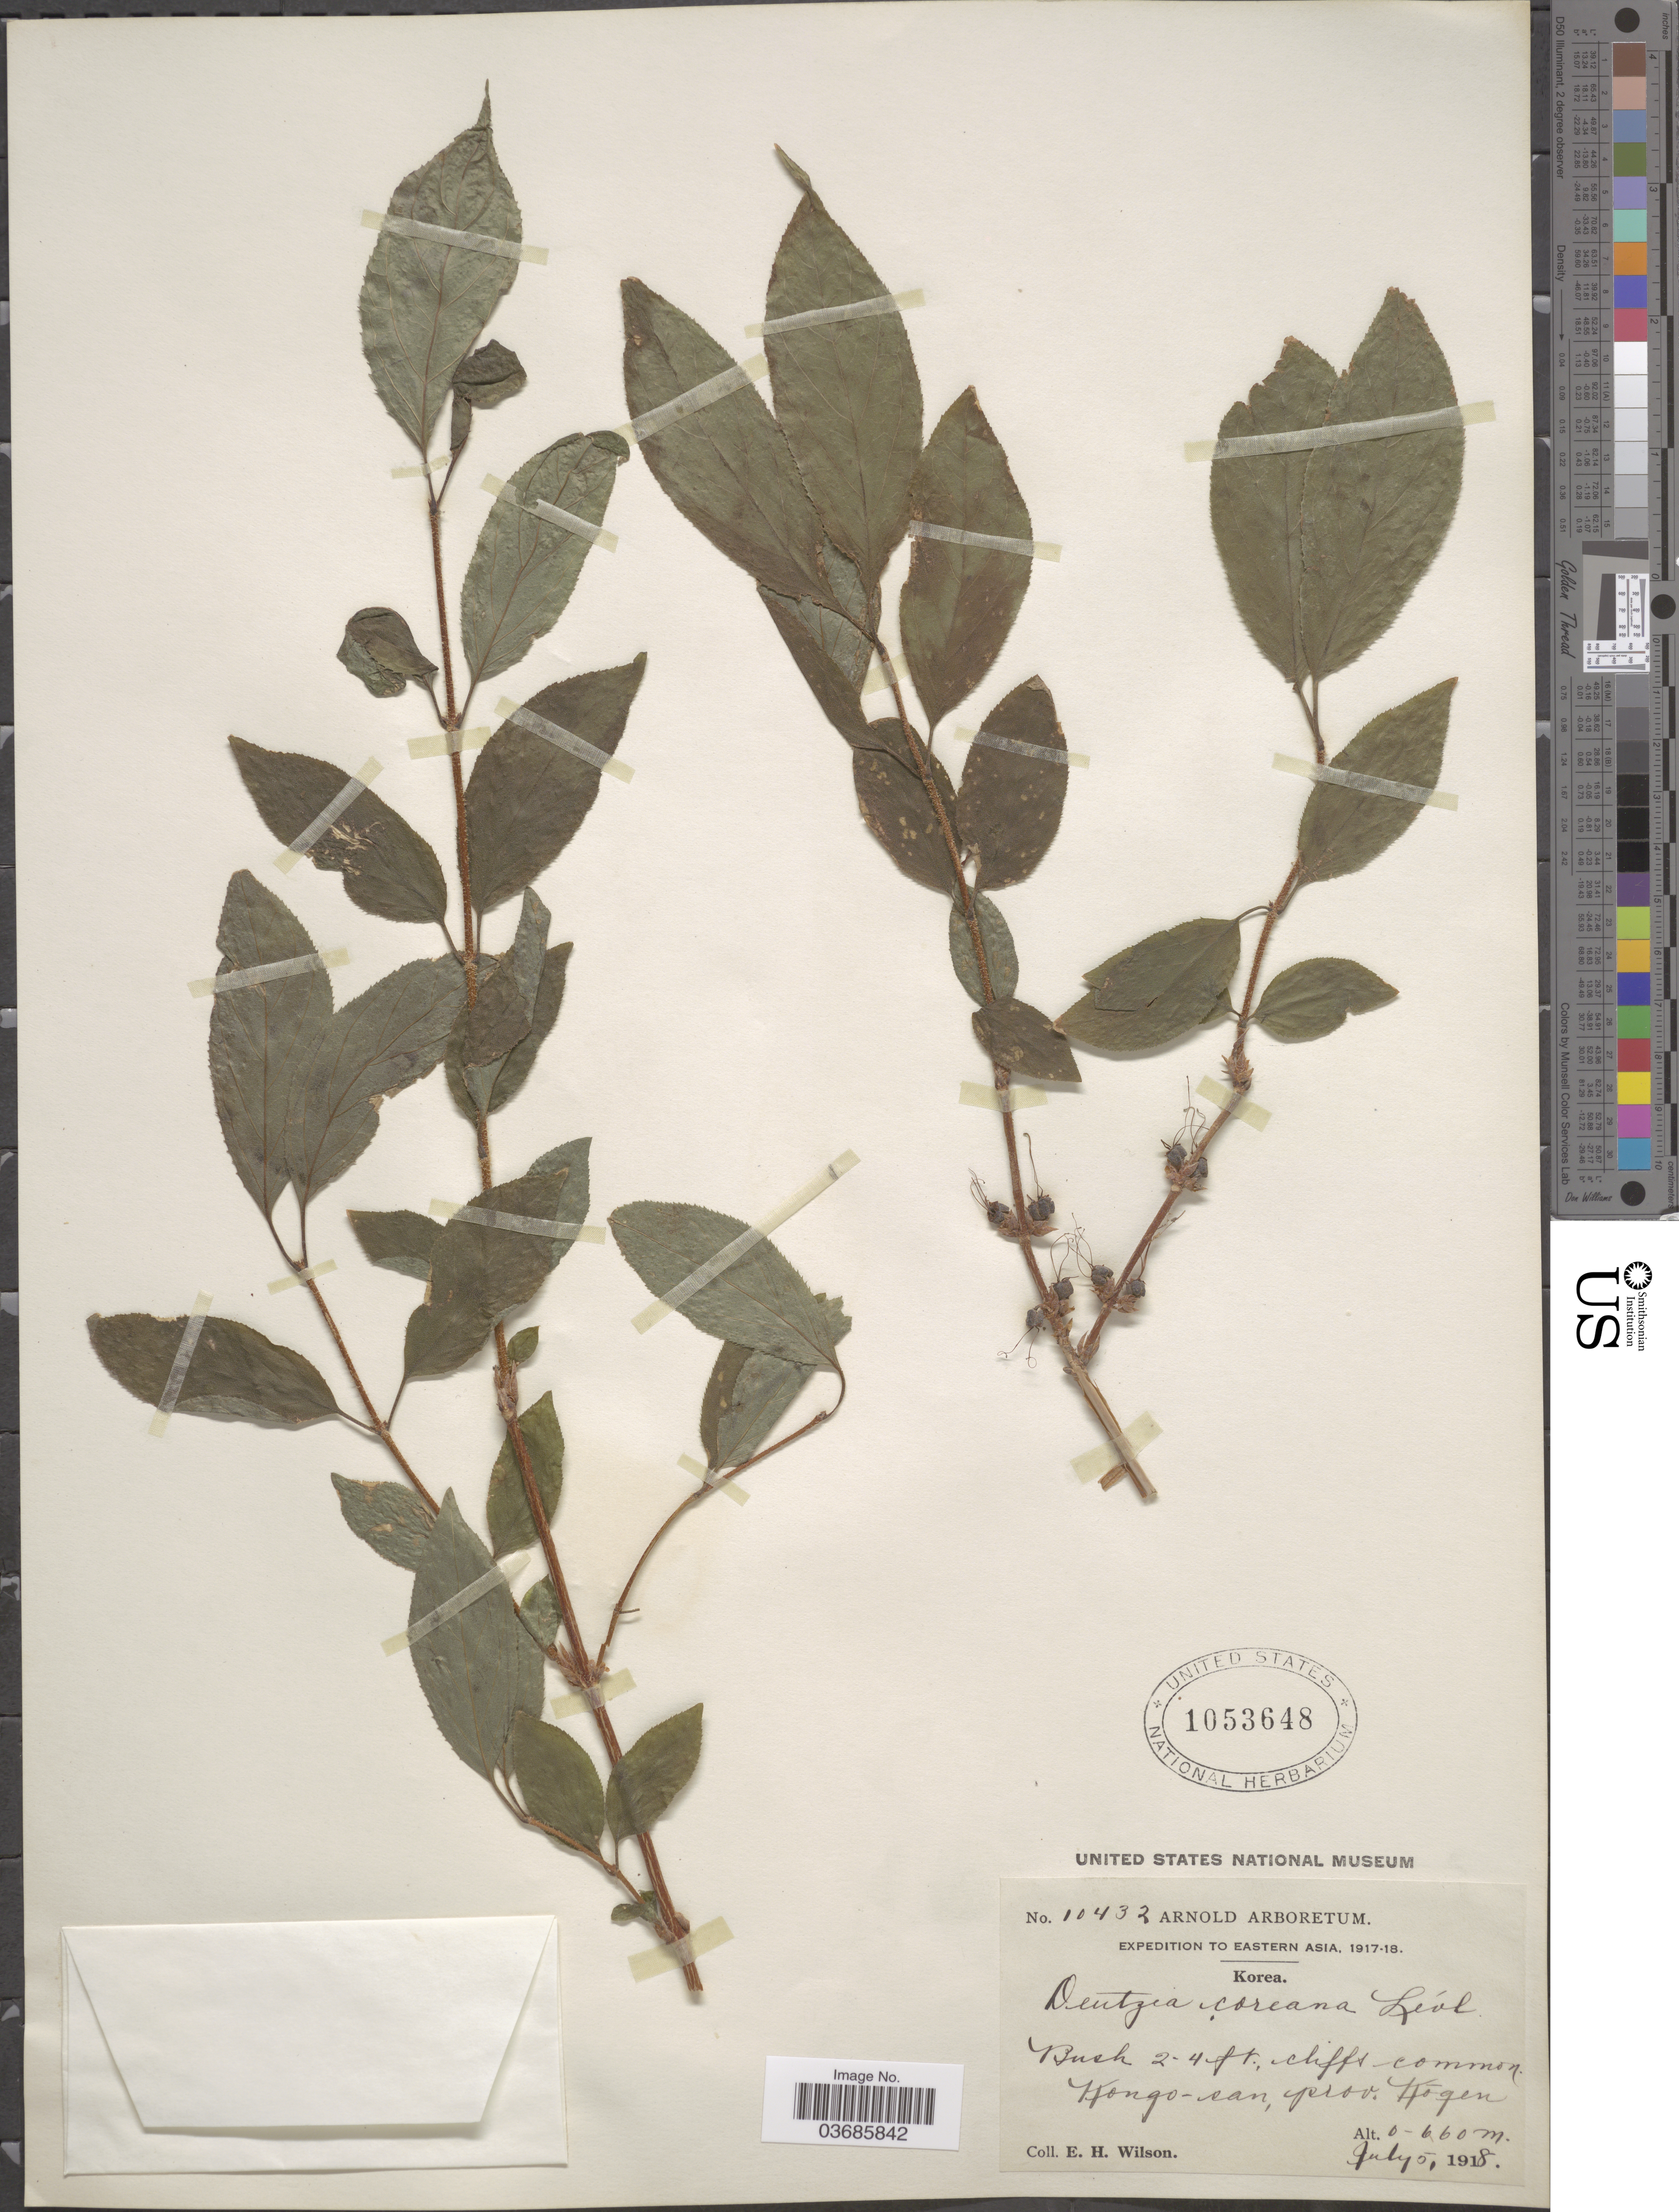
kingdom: Plantae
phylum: Tracheophyta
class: Magnoliopsida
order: Cornales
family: Hydrangeaceae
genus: Deutzia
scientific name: Deutzia coreana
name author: H. Lév.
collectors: E. Wilson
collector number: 10432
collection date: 1918-07-05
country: North Korea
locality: Expedition to Eastern Asia, 1917-18. Kongo-san, prov. Kogen.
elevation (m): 0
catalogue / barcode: US 1053648